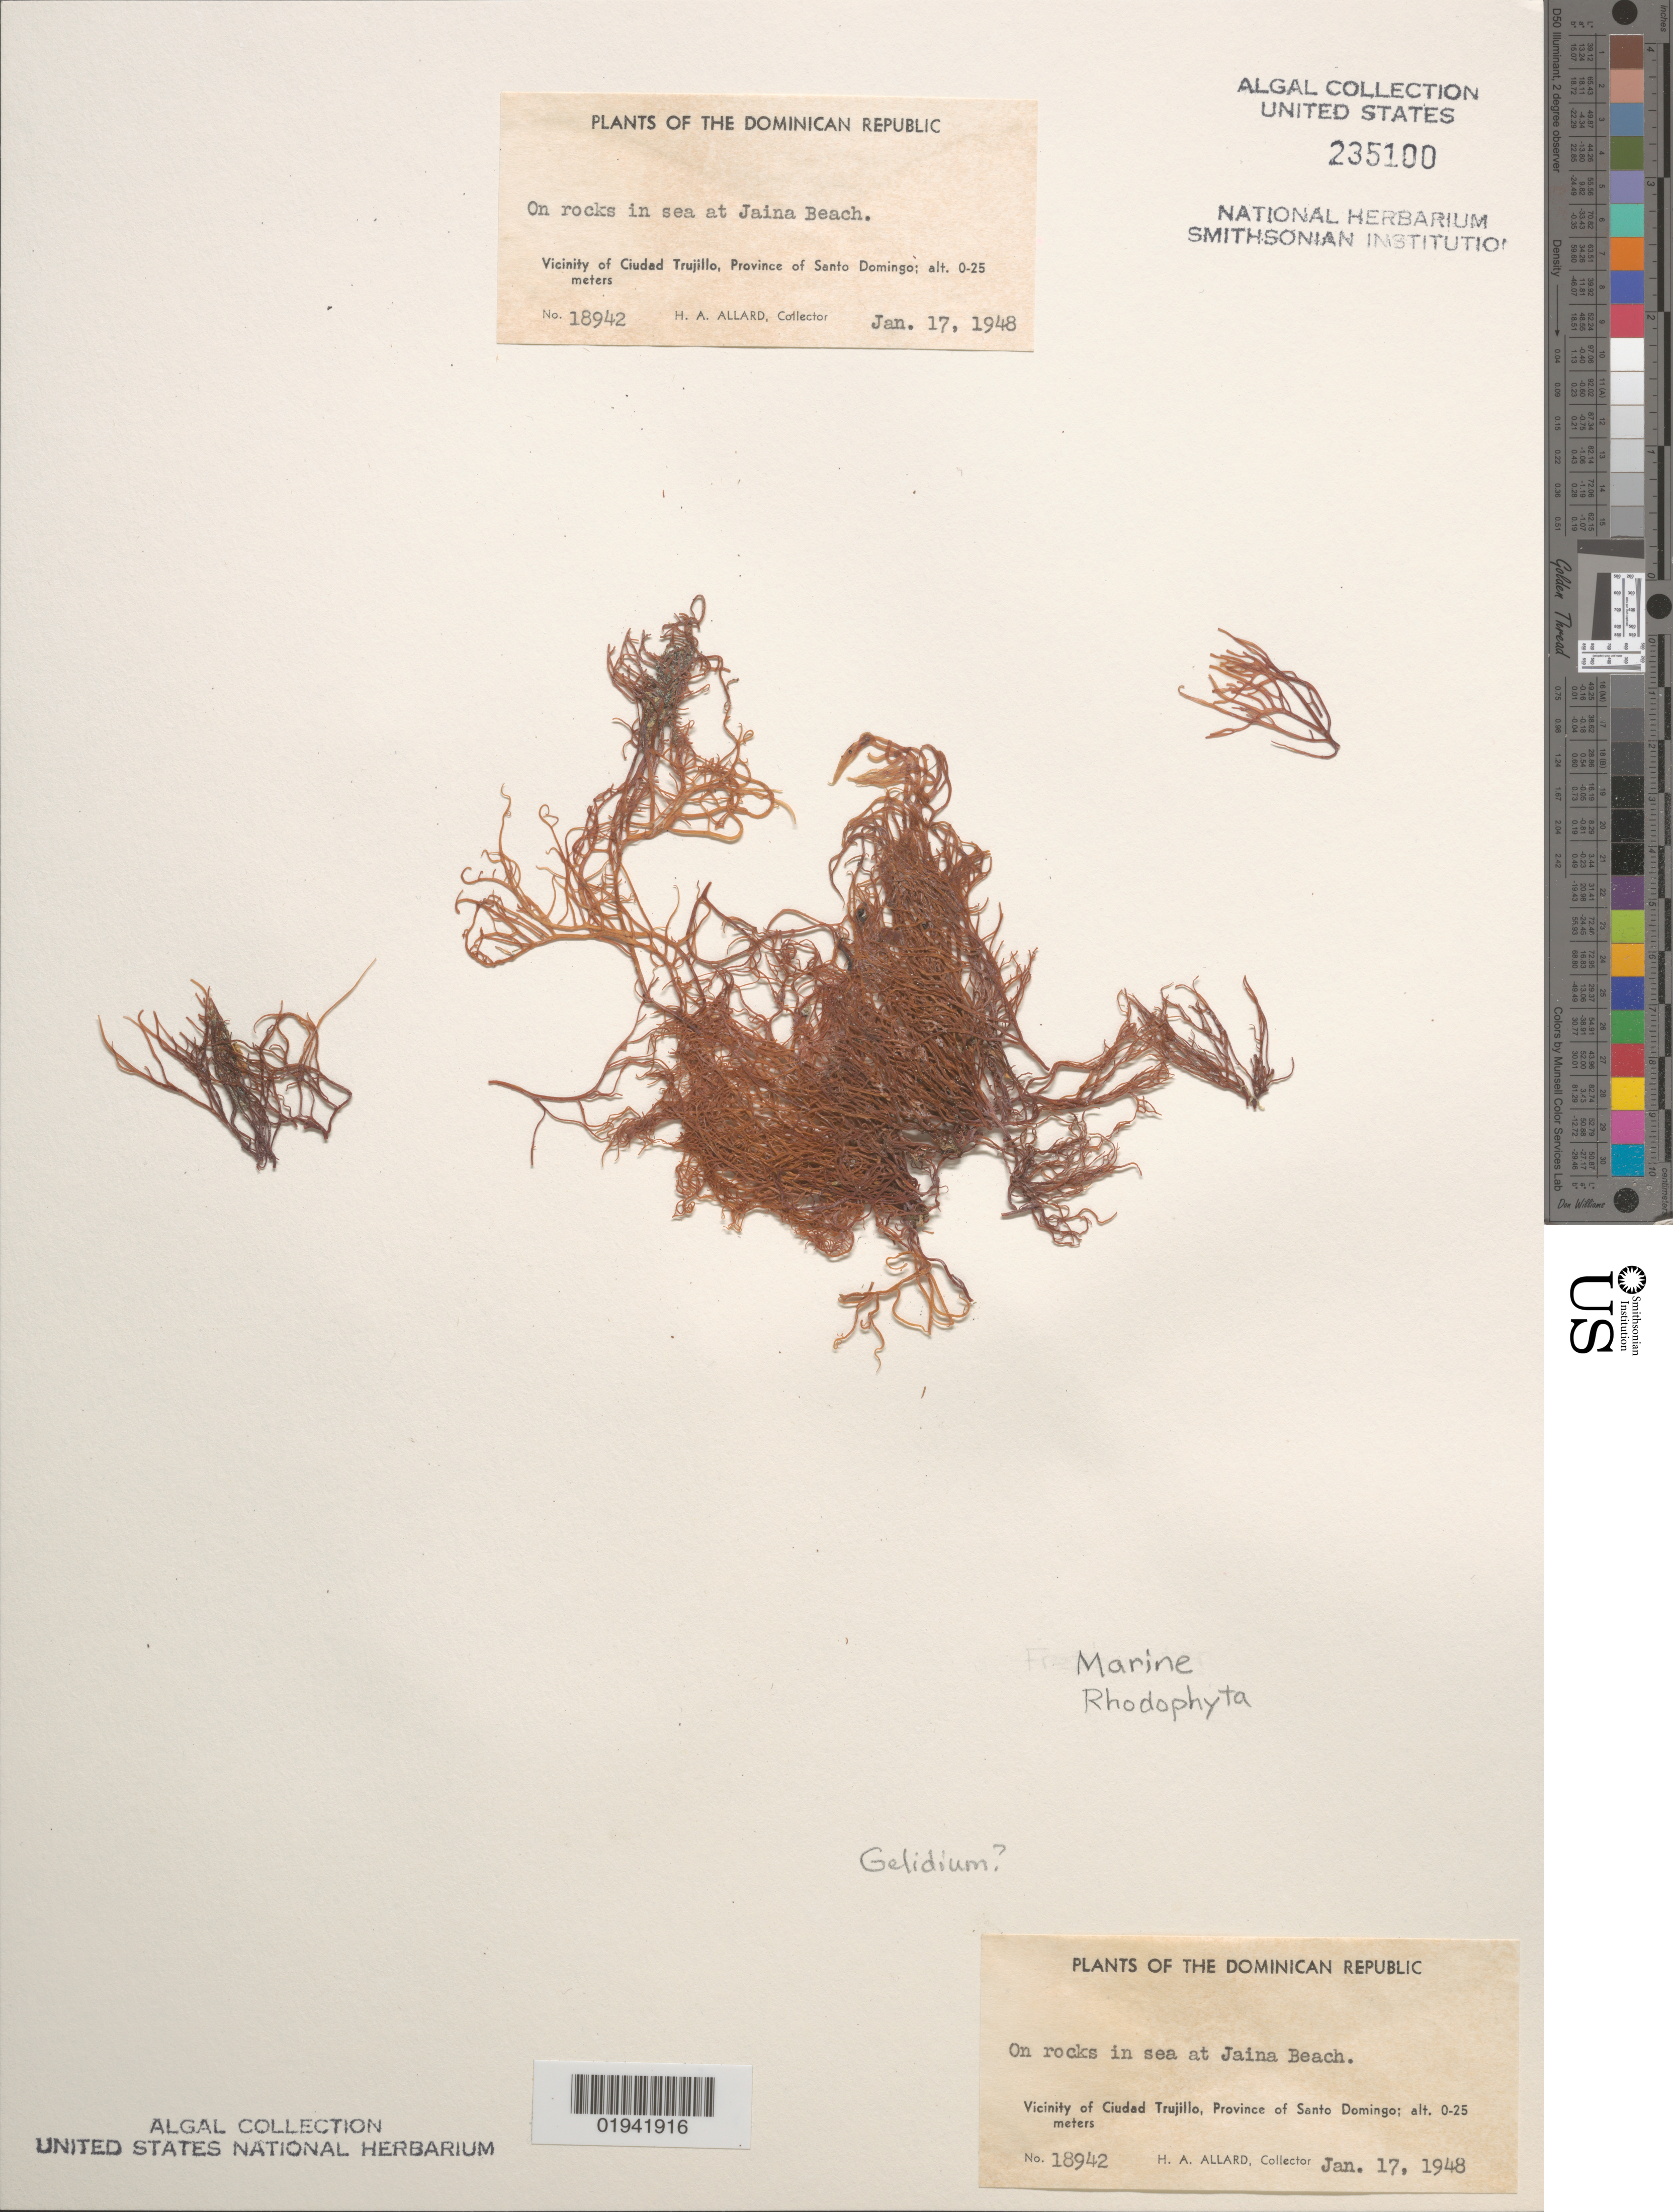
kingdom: Plantae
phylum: Rhodophyta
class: Florideophyceae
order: Gelidiales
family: Gelidiaceae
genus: Gelidium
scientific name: Gelidium sp.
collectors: H. A. Allard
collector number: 18942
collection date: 1948-01-17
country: Dominican Republic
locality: On rocks in sea at Jaina Beach. Vicinity of Ciudad Trujillo, Province of Santo Domingo.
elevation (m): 0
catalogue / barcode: US 235100